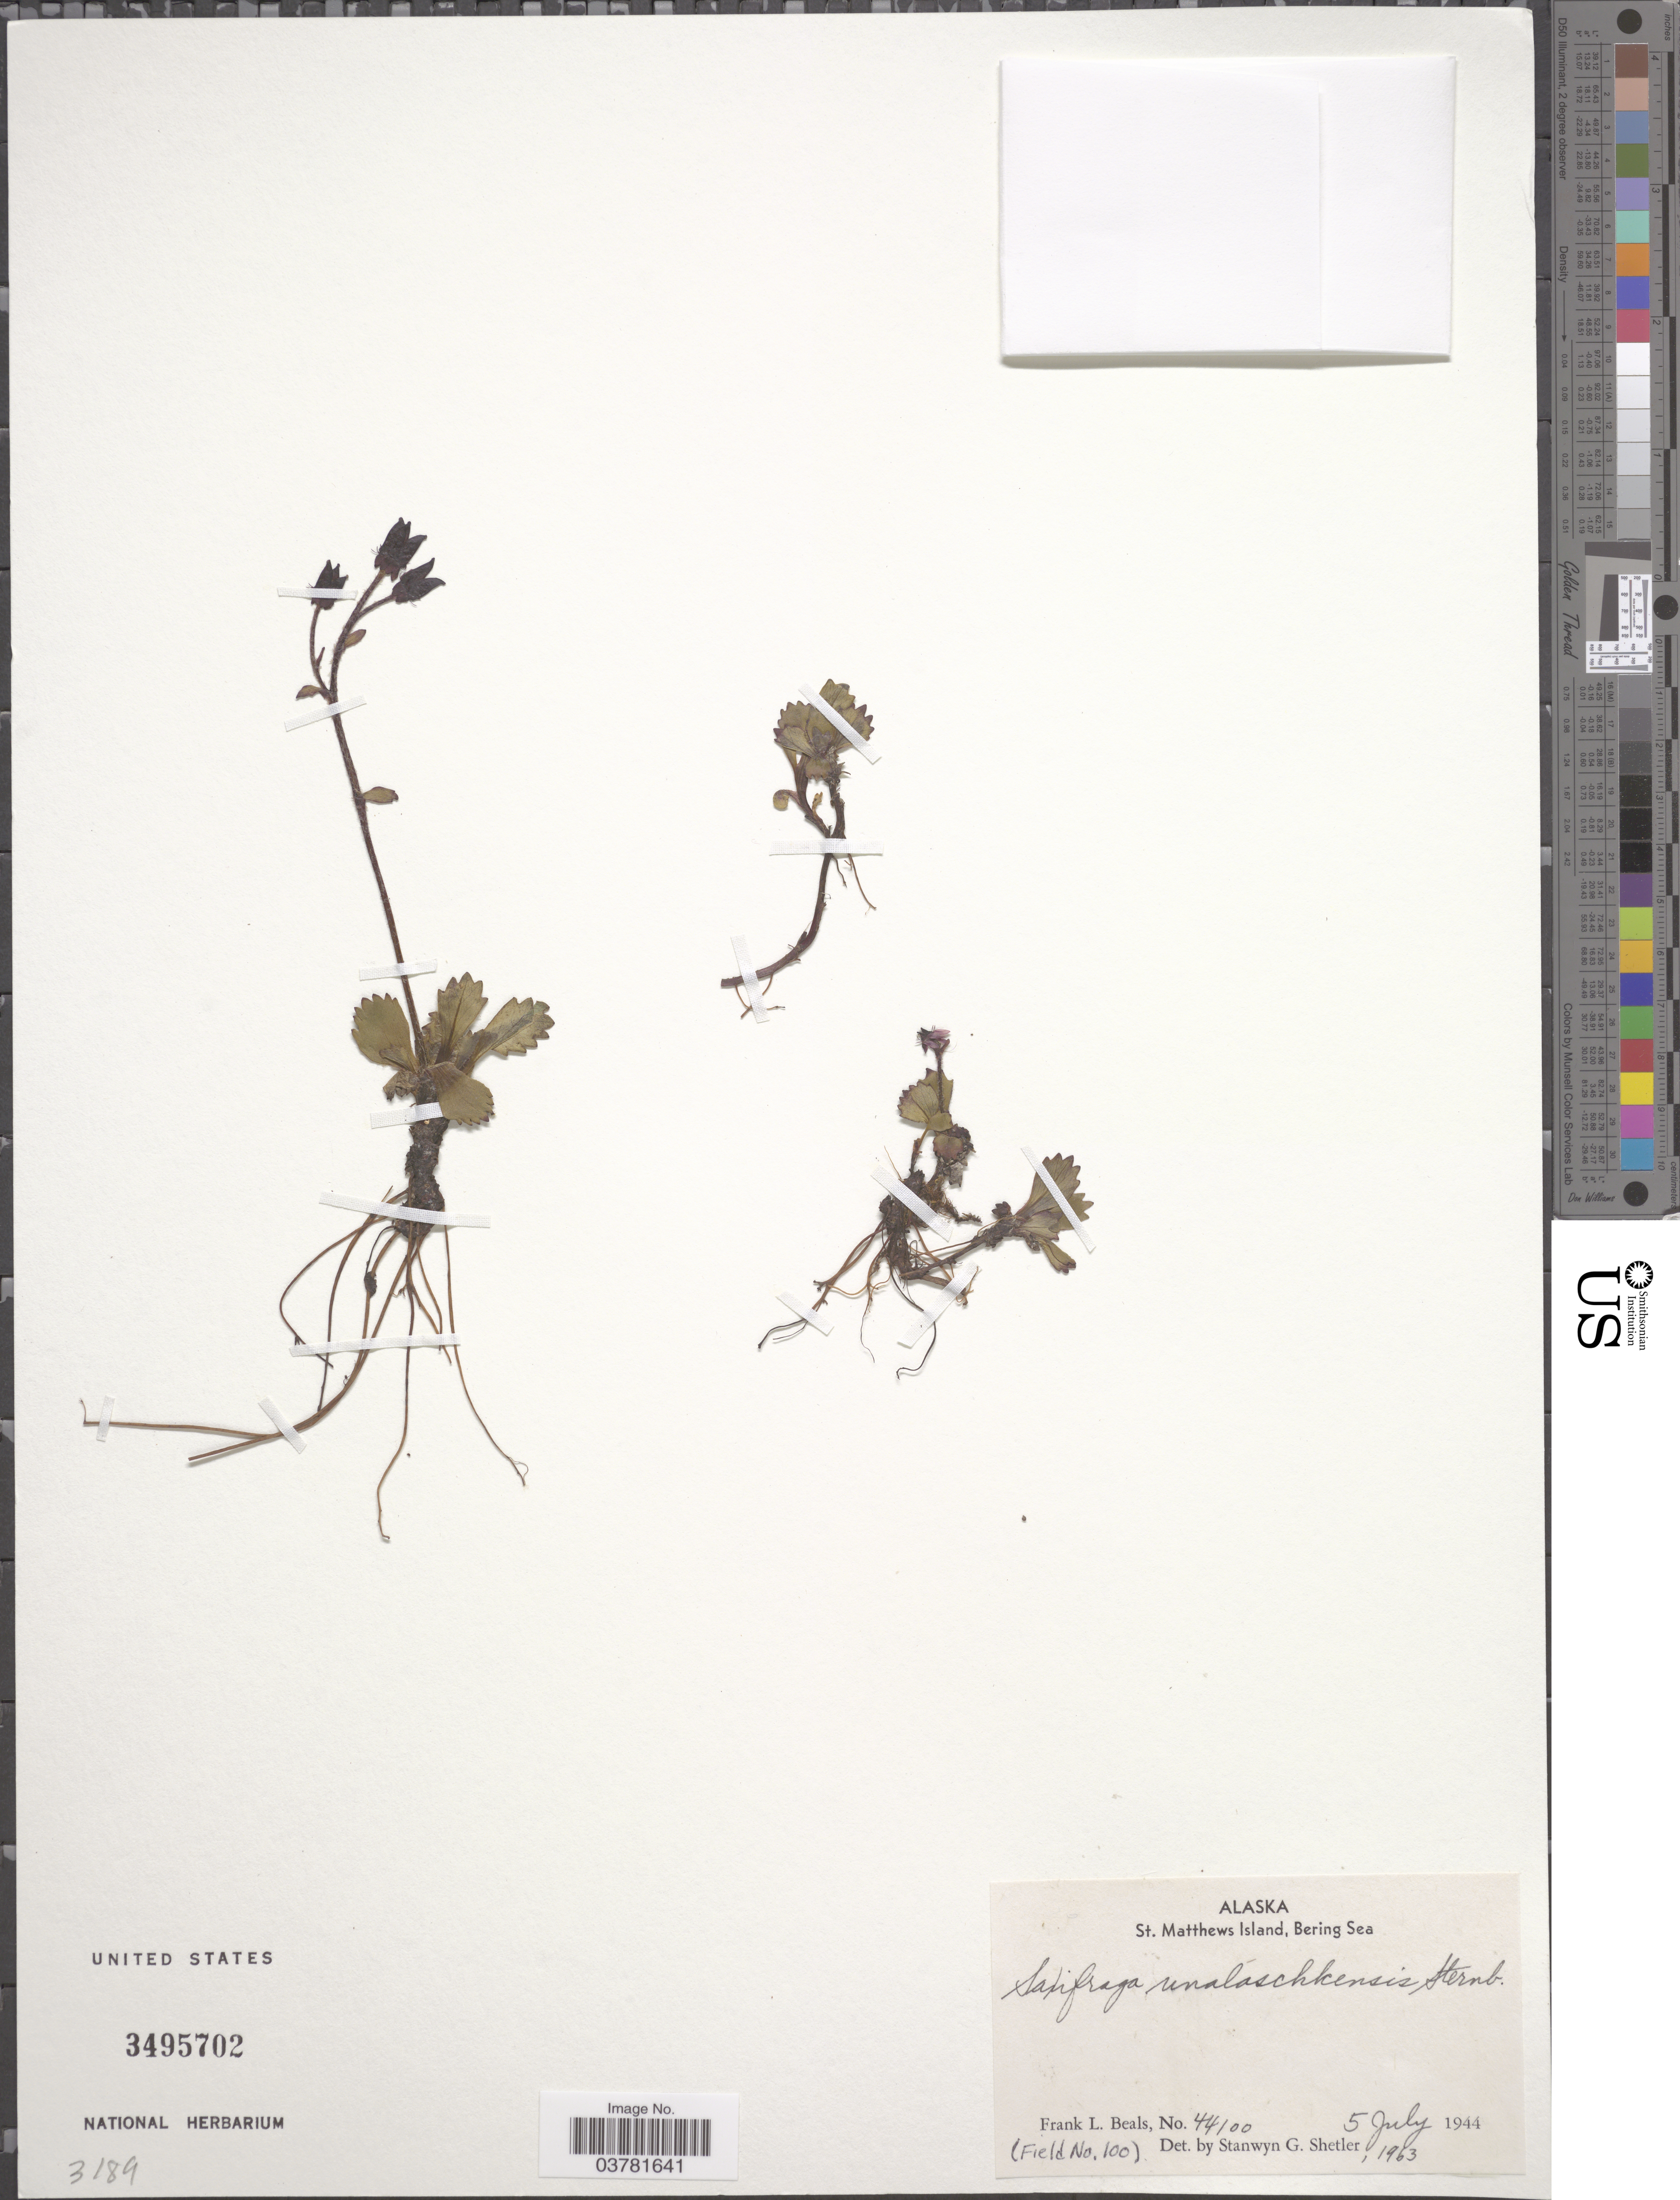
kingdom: Plantae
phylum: Tracheophyta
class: Magnoliopsida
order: Saxifragales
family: Saxifragaceae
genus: Micranthes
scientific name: Micranthes unalaschcensis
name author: (Sternb.) Gornall & H. Ohba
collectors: F. Beals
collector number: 44100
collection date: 1944-07-05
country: United States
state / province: Alaska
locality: St. Matthews Island, Bering Sea.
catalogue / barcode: US 3495702